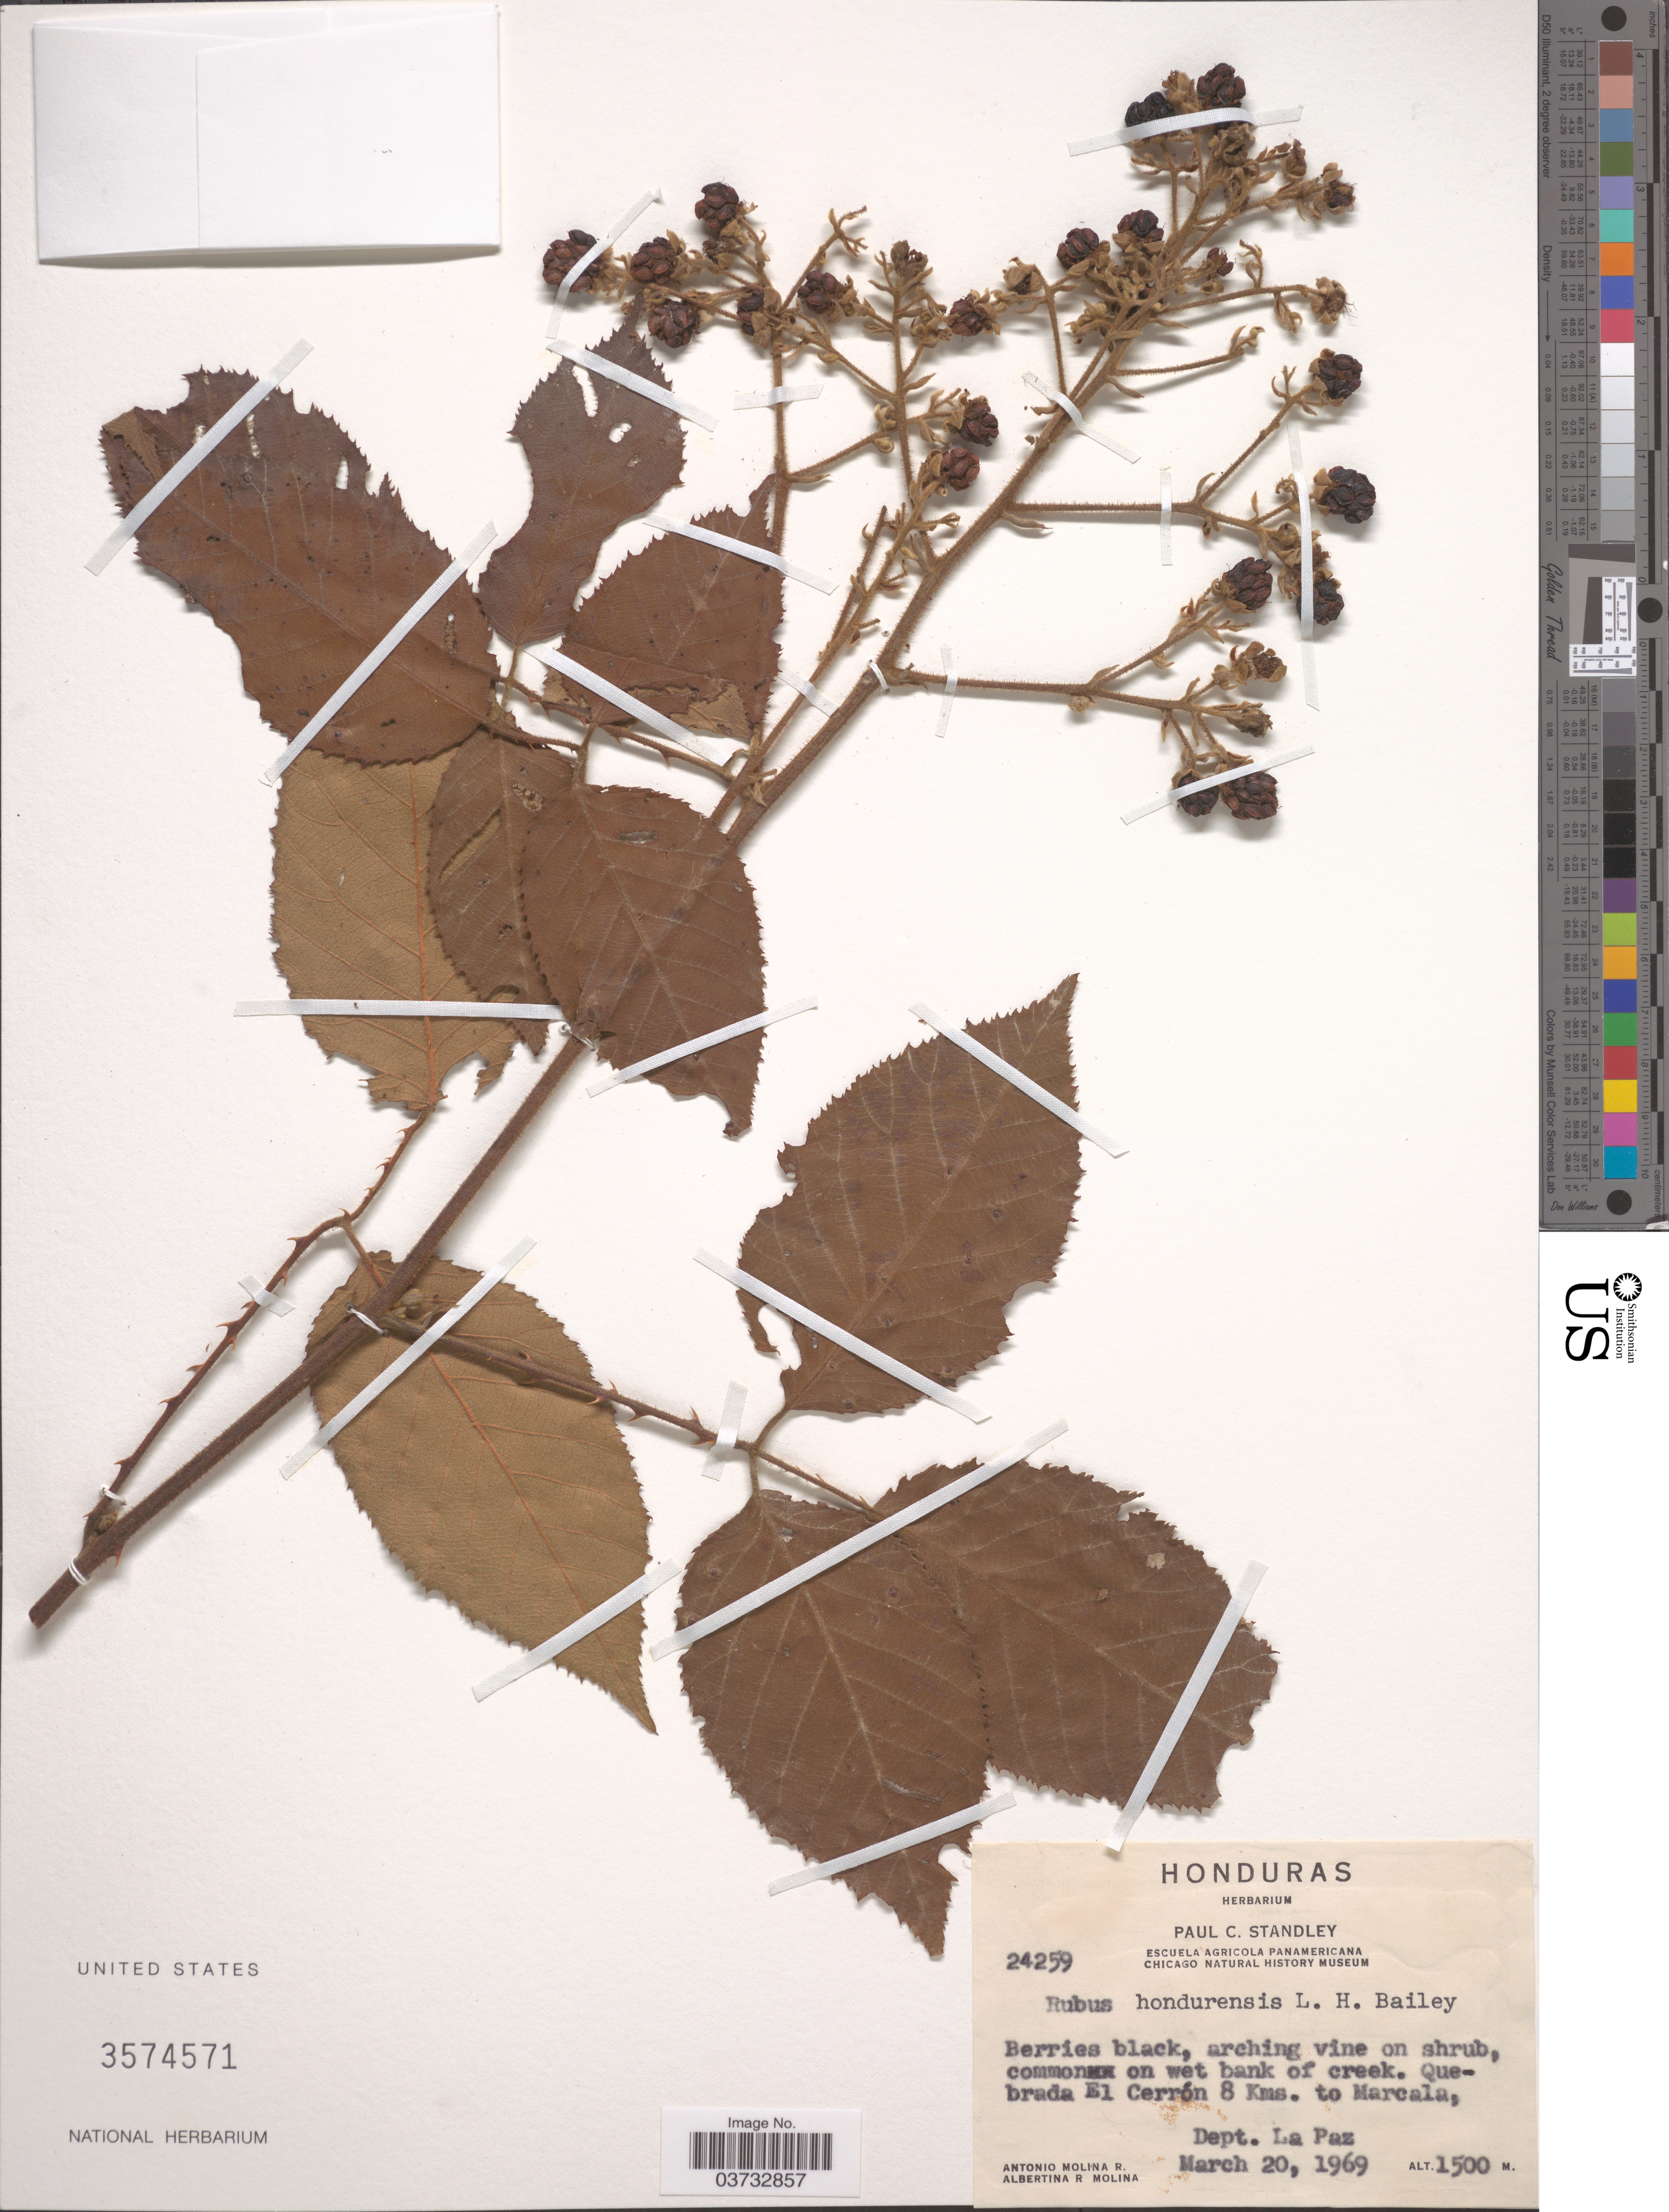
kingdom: Plantae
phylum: Tracheophyta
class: Magnoliopsida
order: Rosales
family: Rosaceae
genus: Rubus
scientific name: Rubus hondurensis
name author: L.H. Bailey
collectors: A. Molina R. & A. R. Molina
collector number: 24259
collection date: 1969-03-20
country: Honduras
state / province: La Paz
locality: On wet bank of creek. Quebrada El Cerrón 8 Kms. to Marcala, Dept. La Paz.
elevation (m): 1500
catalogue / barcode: US 3574571